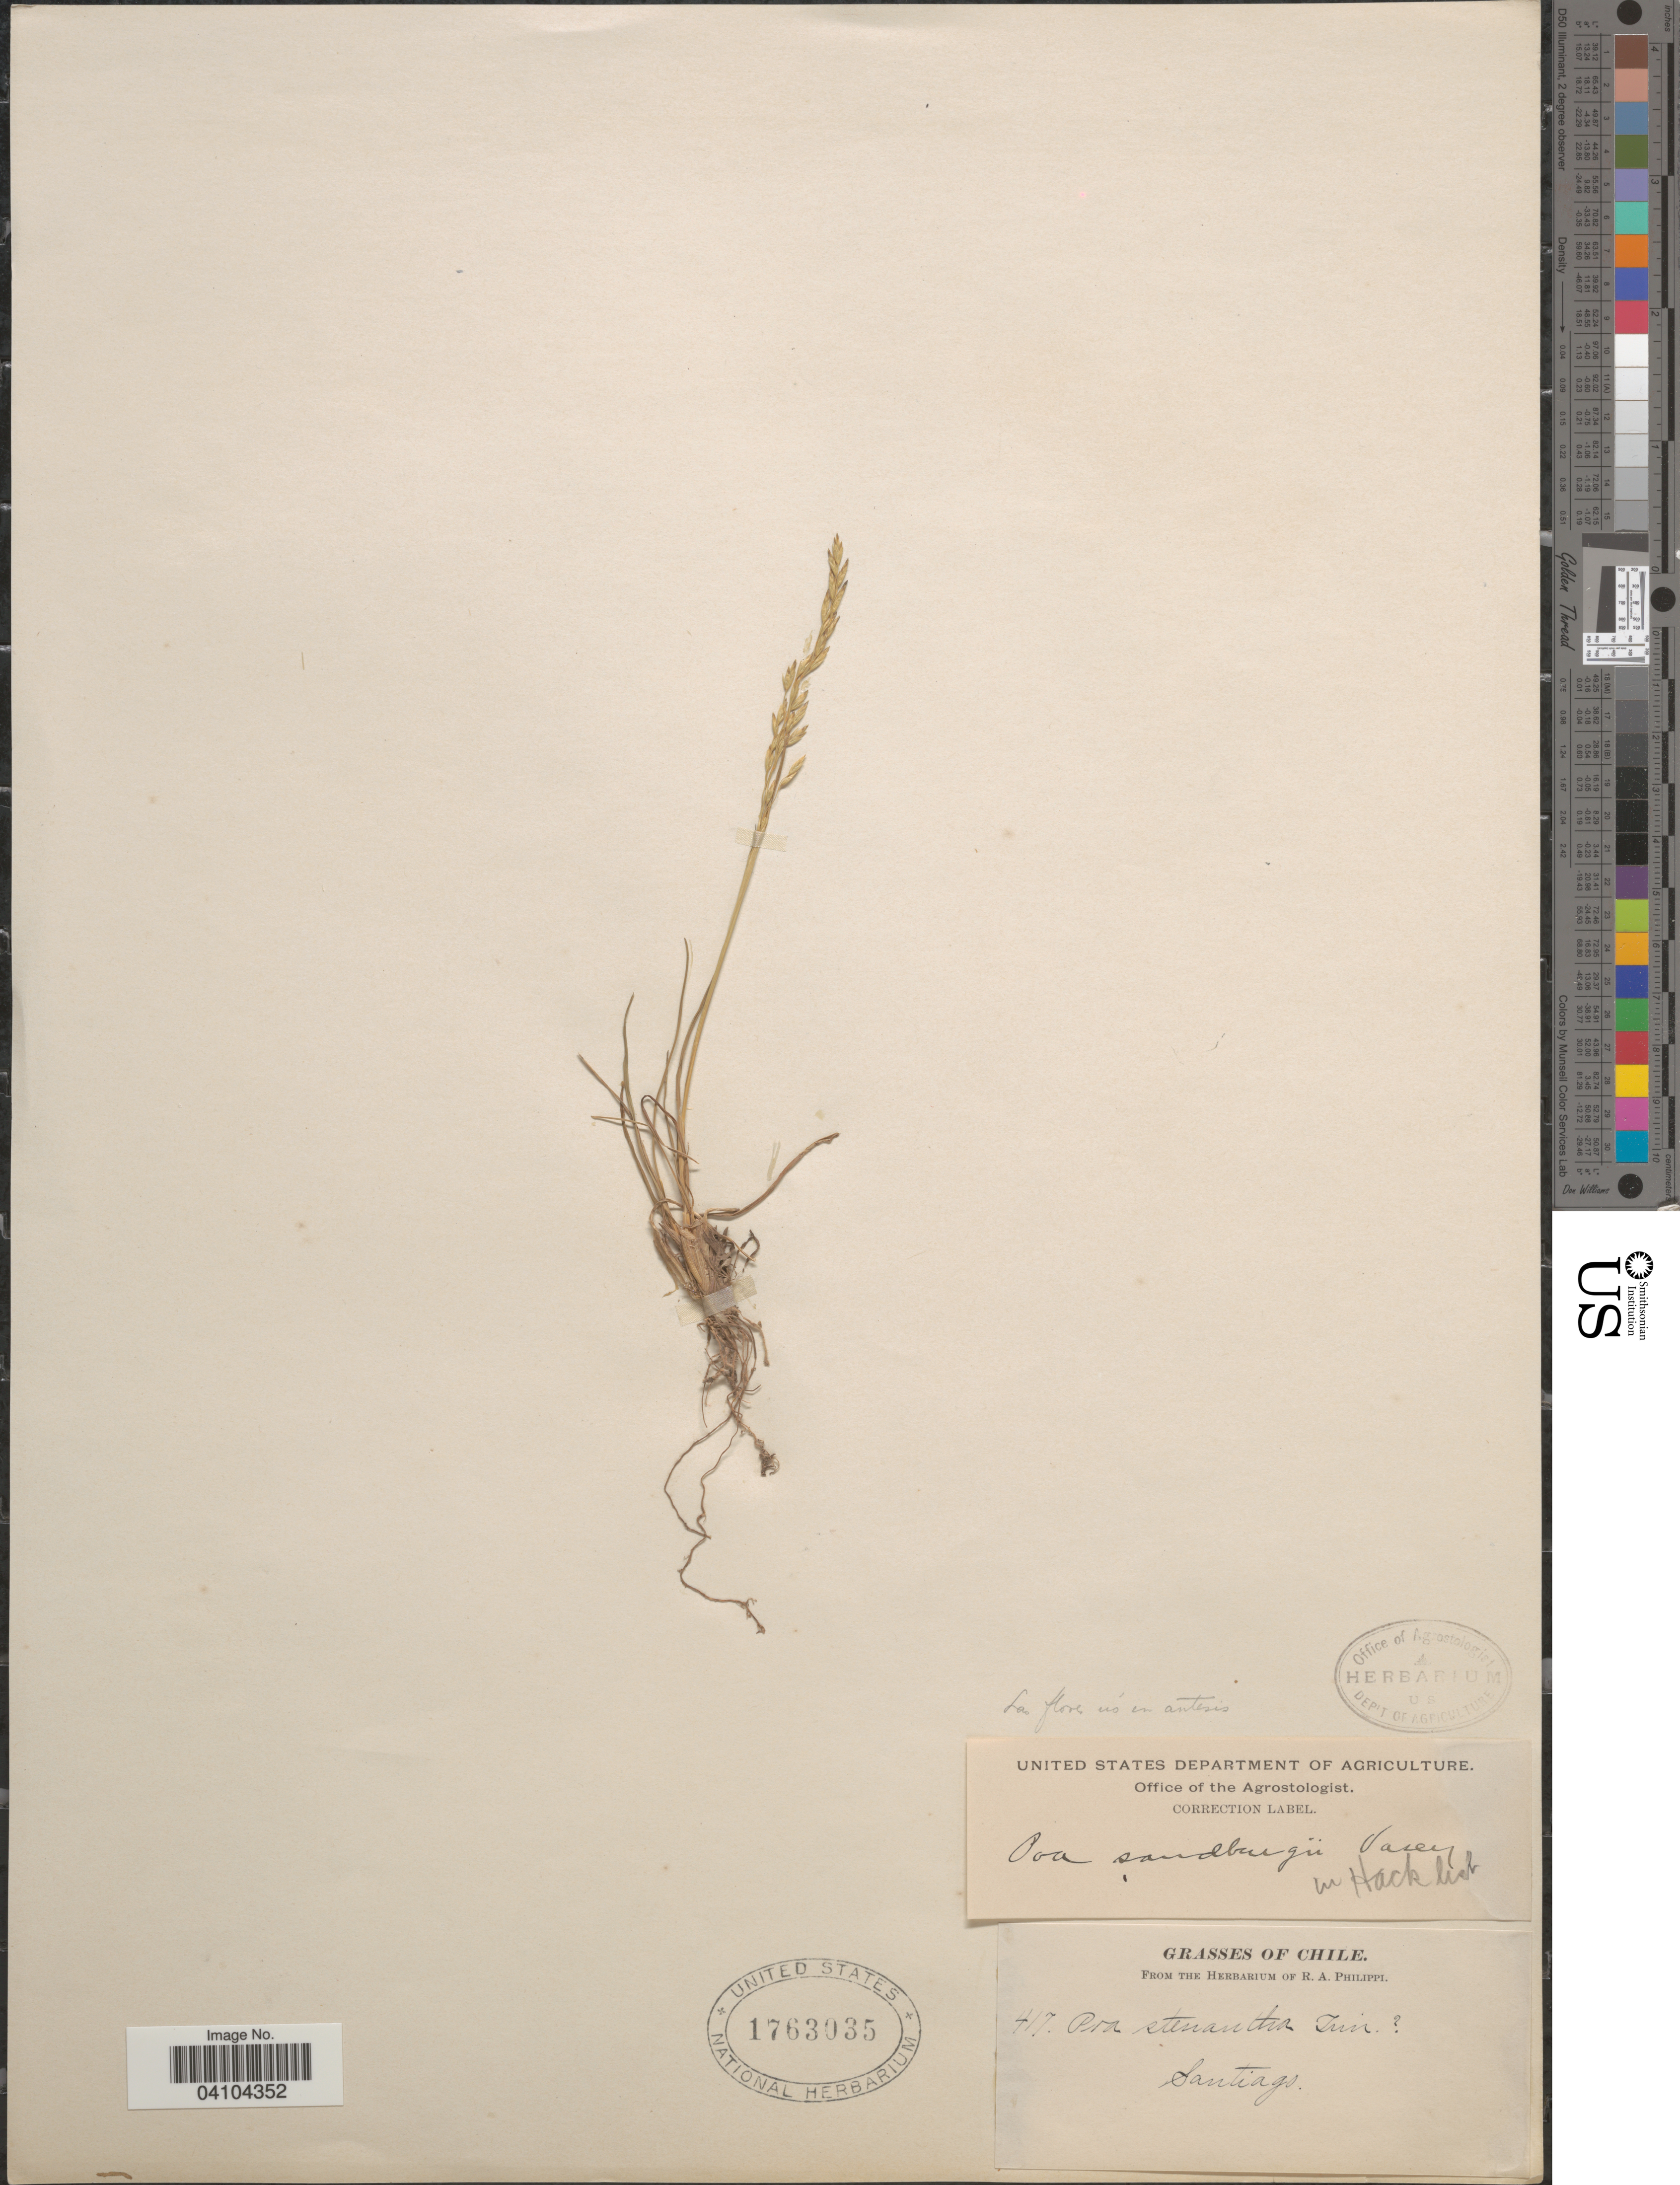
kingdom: Plantae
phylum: Tracheophyta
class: Liliopsida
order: Poales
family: Poaceae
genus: Poa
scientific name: Poa sp.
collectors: ex. herb. R.A. Philippi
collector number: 417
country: Chile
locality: Santiago.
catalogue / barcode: US 1763035